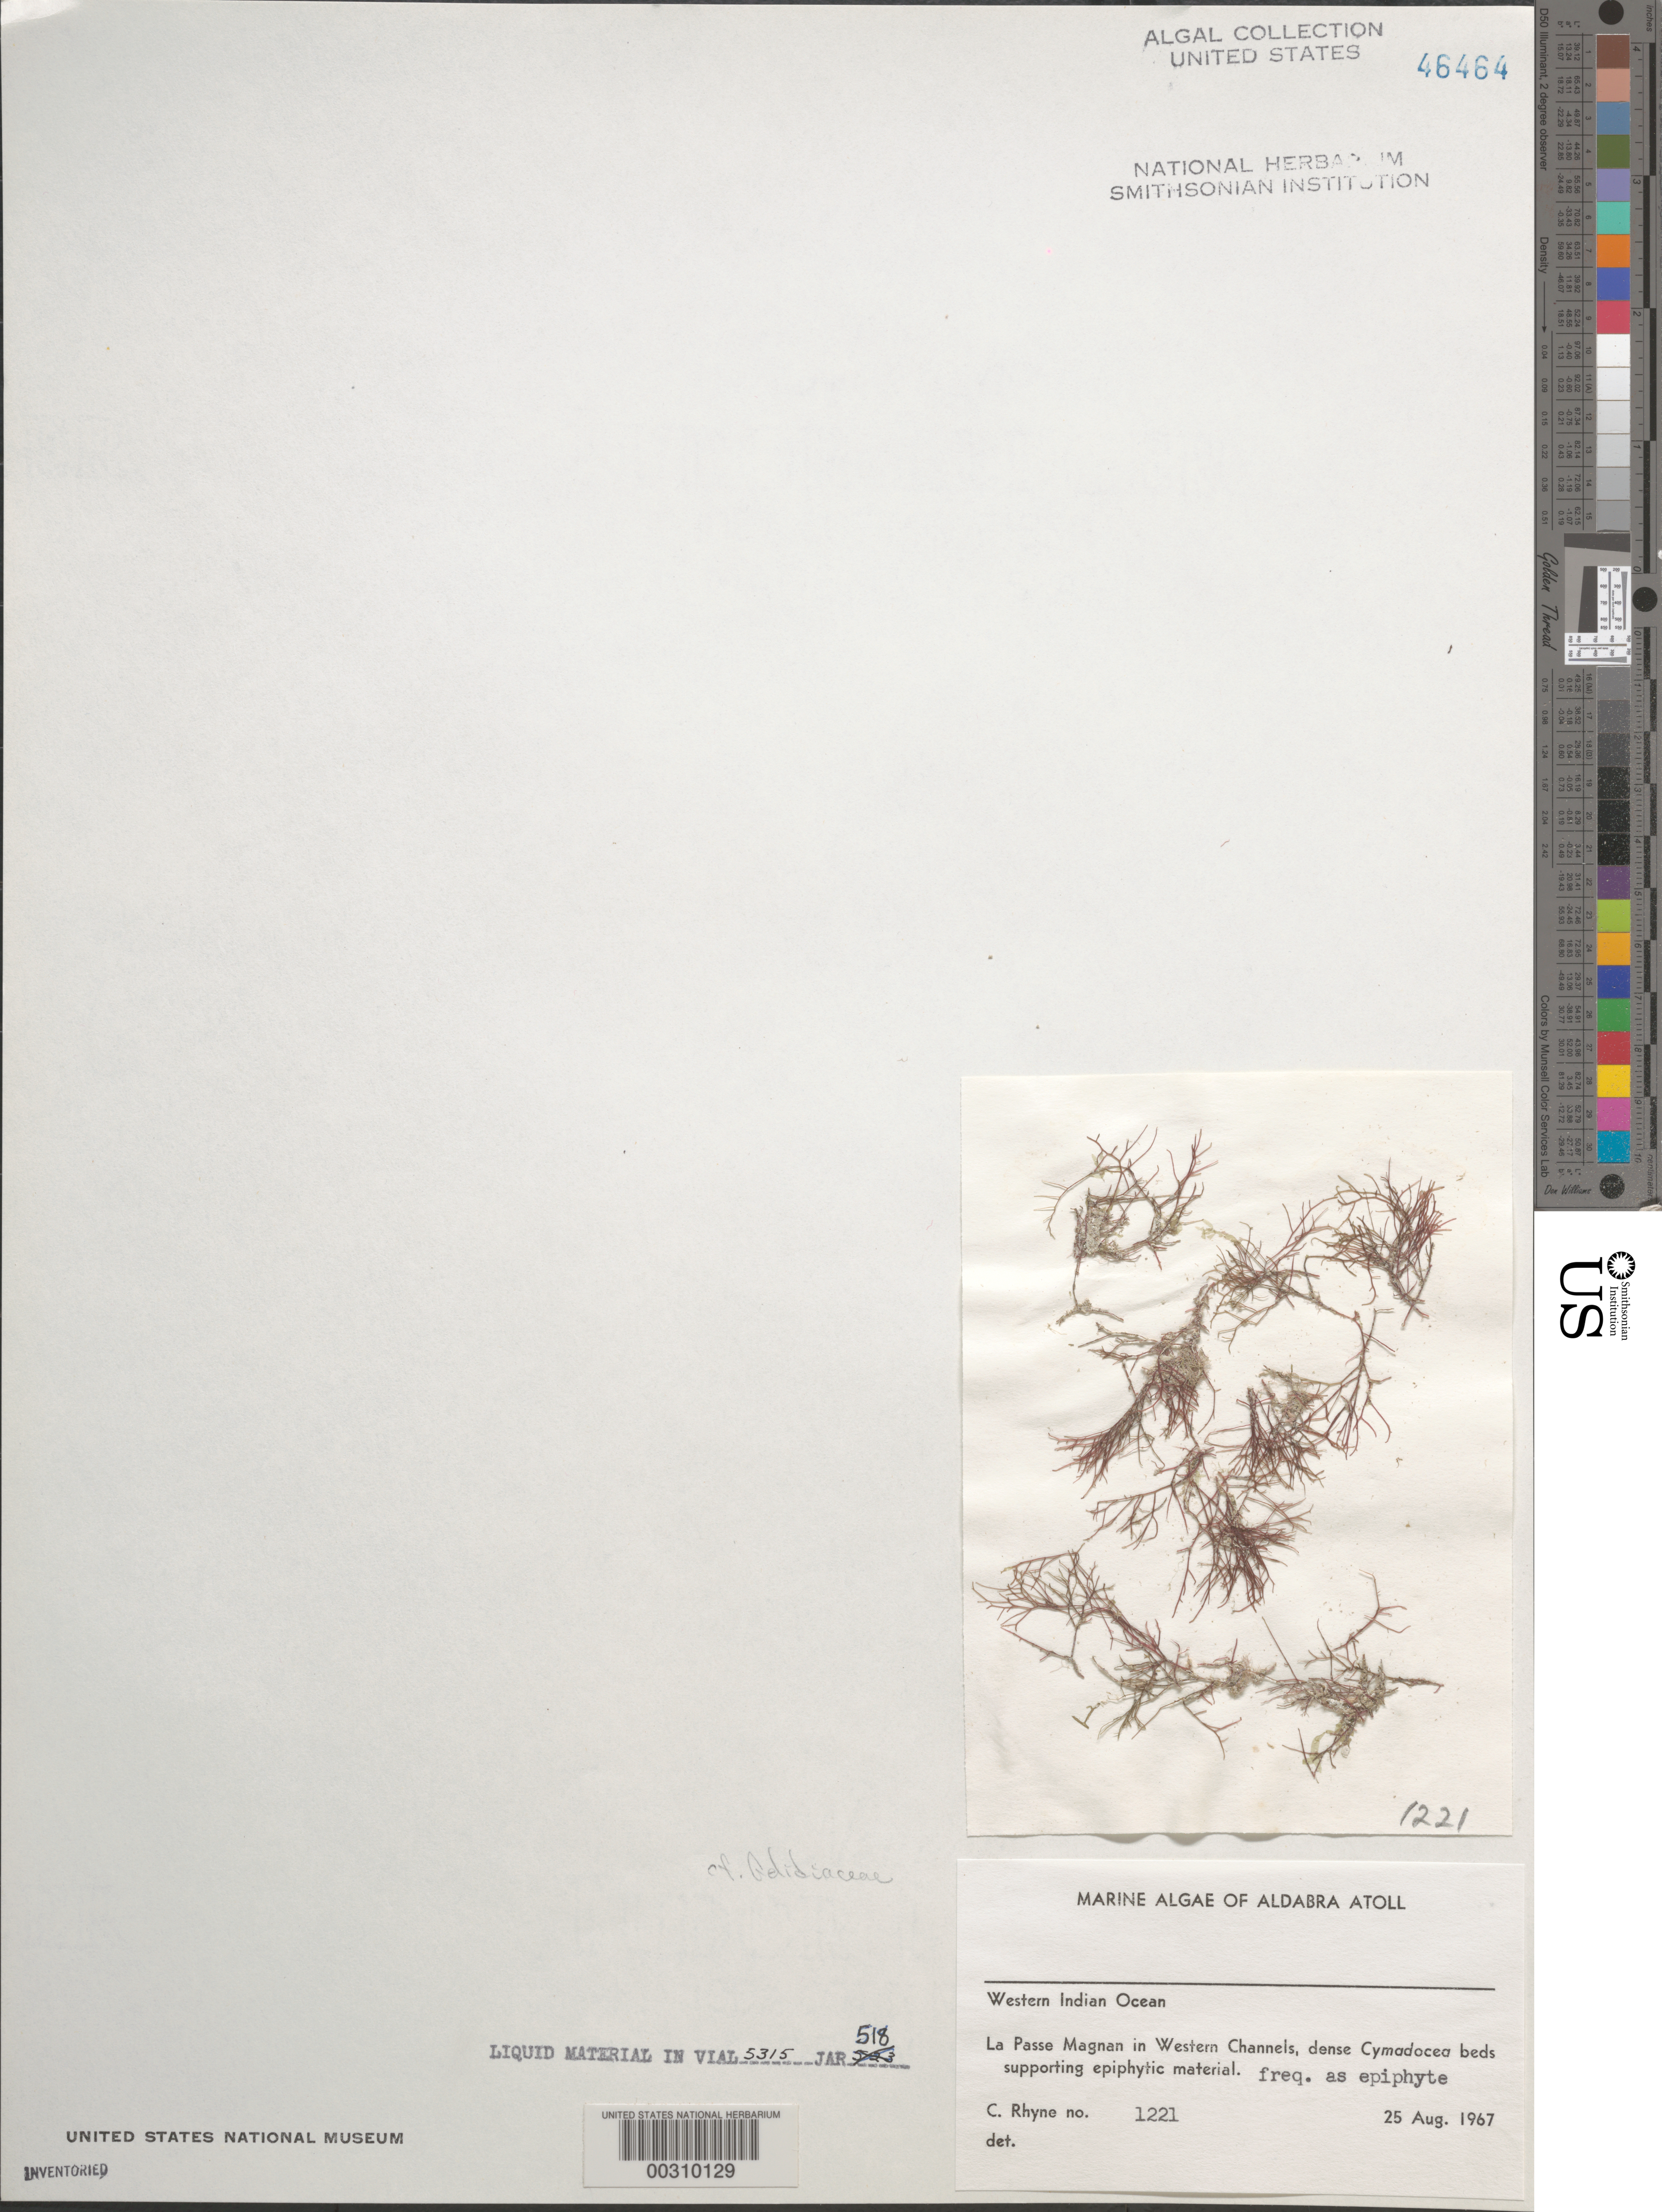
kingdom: Plantae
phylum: Rhodophyta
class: Florideophyceae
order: Gelidiales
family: Gelidiaceae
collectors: C. Rhyne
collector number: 1221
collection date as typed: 25 Aug 1967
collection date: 1967-08-25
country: Seychelles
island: Aldabra Atoll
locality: La Passe Magnan, Western Channels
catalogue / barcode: US 46464